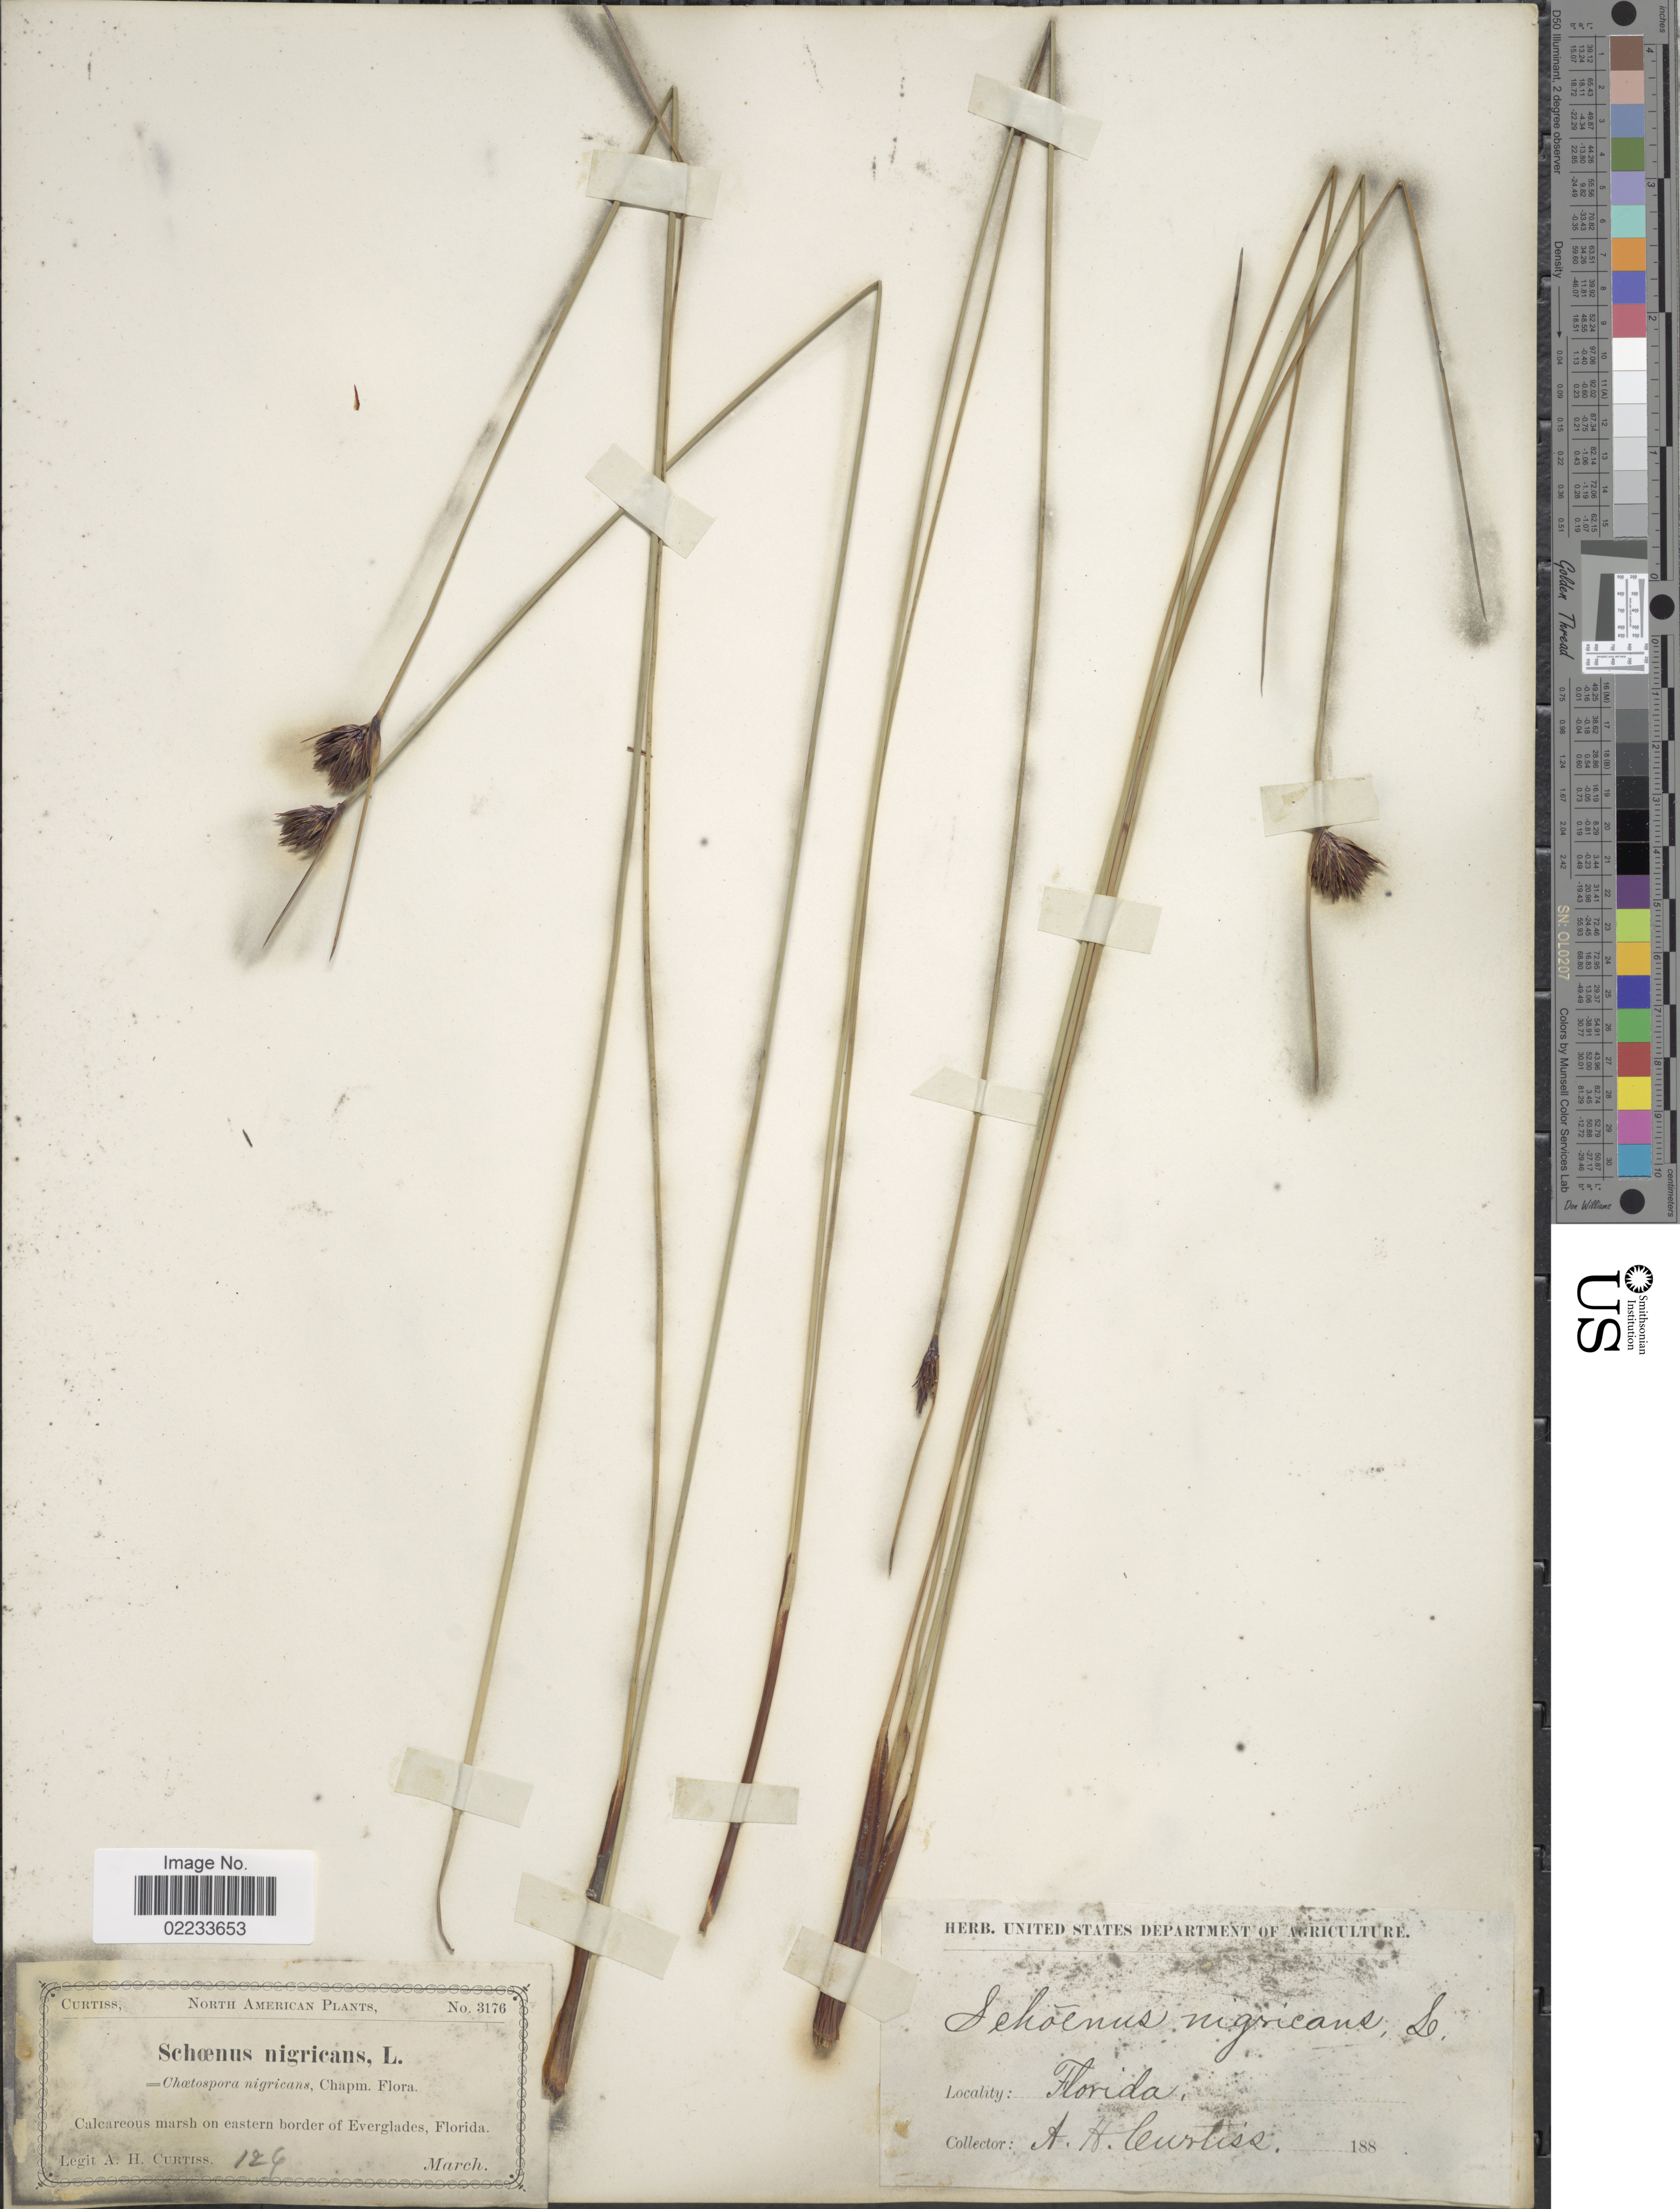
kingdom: Plantae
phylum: Tracheophyta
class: Liliopsida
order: Poales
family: Cyperaceae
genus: Schoenus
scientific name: Schoenus nigricans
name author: L.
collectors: A. H. Curtiss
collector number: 3176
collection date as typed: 188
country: United States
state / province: Florida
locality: Calcareous marsh on eastern border of Everglades